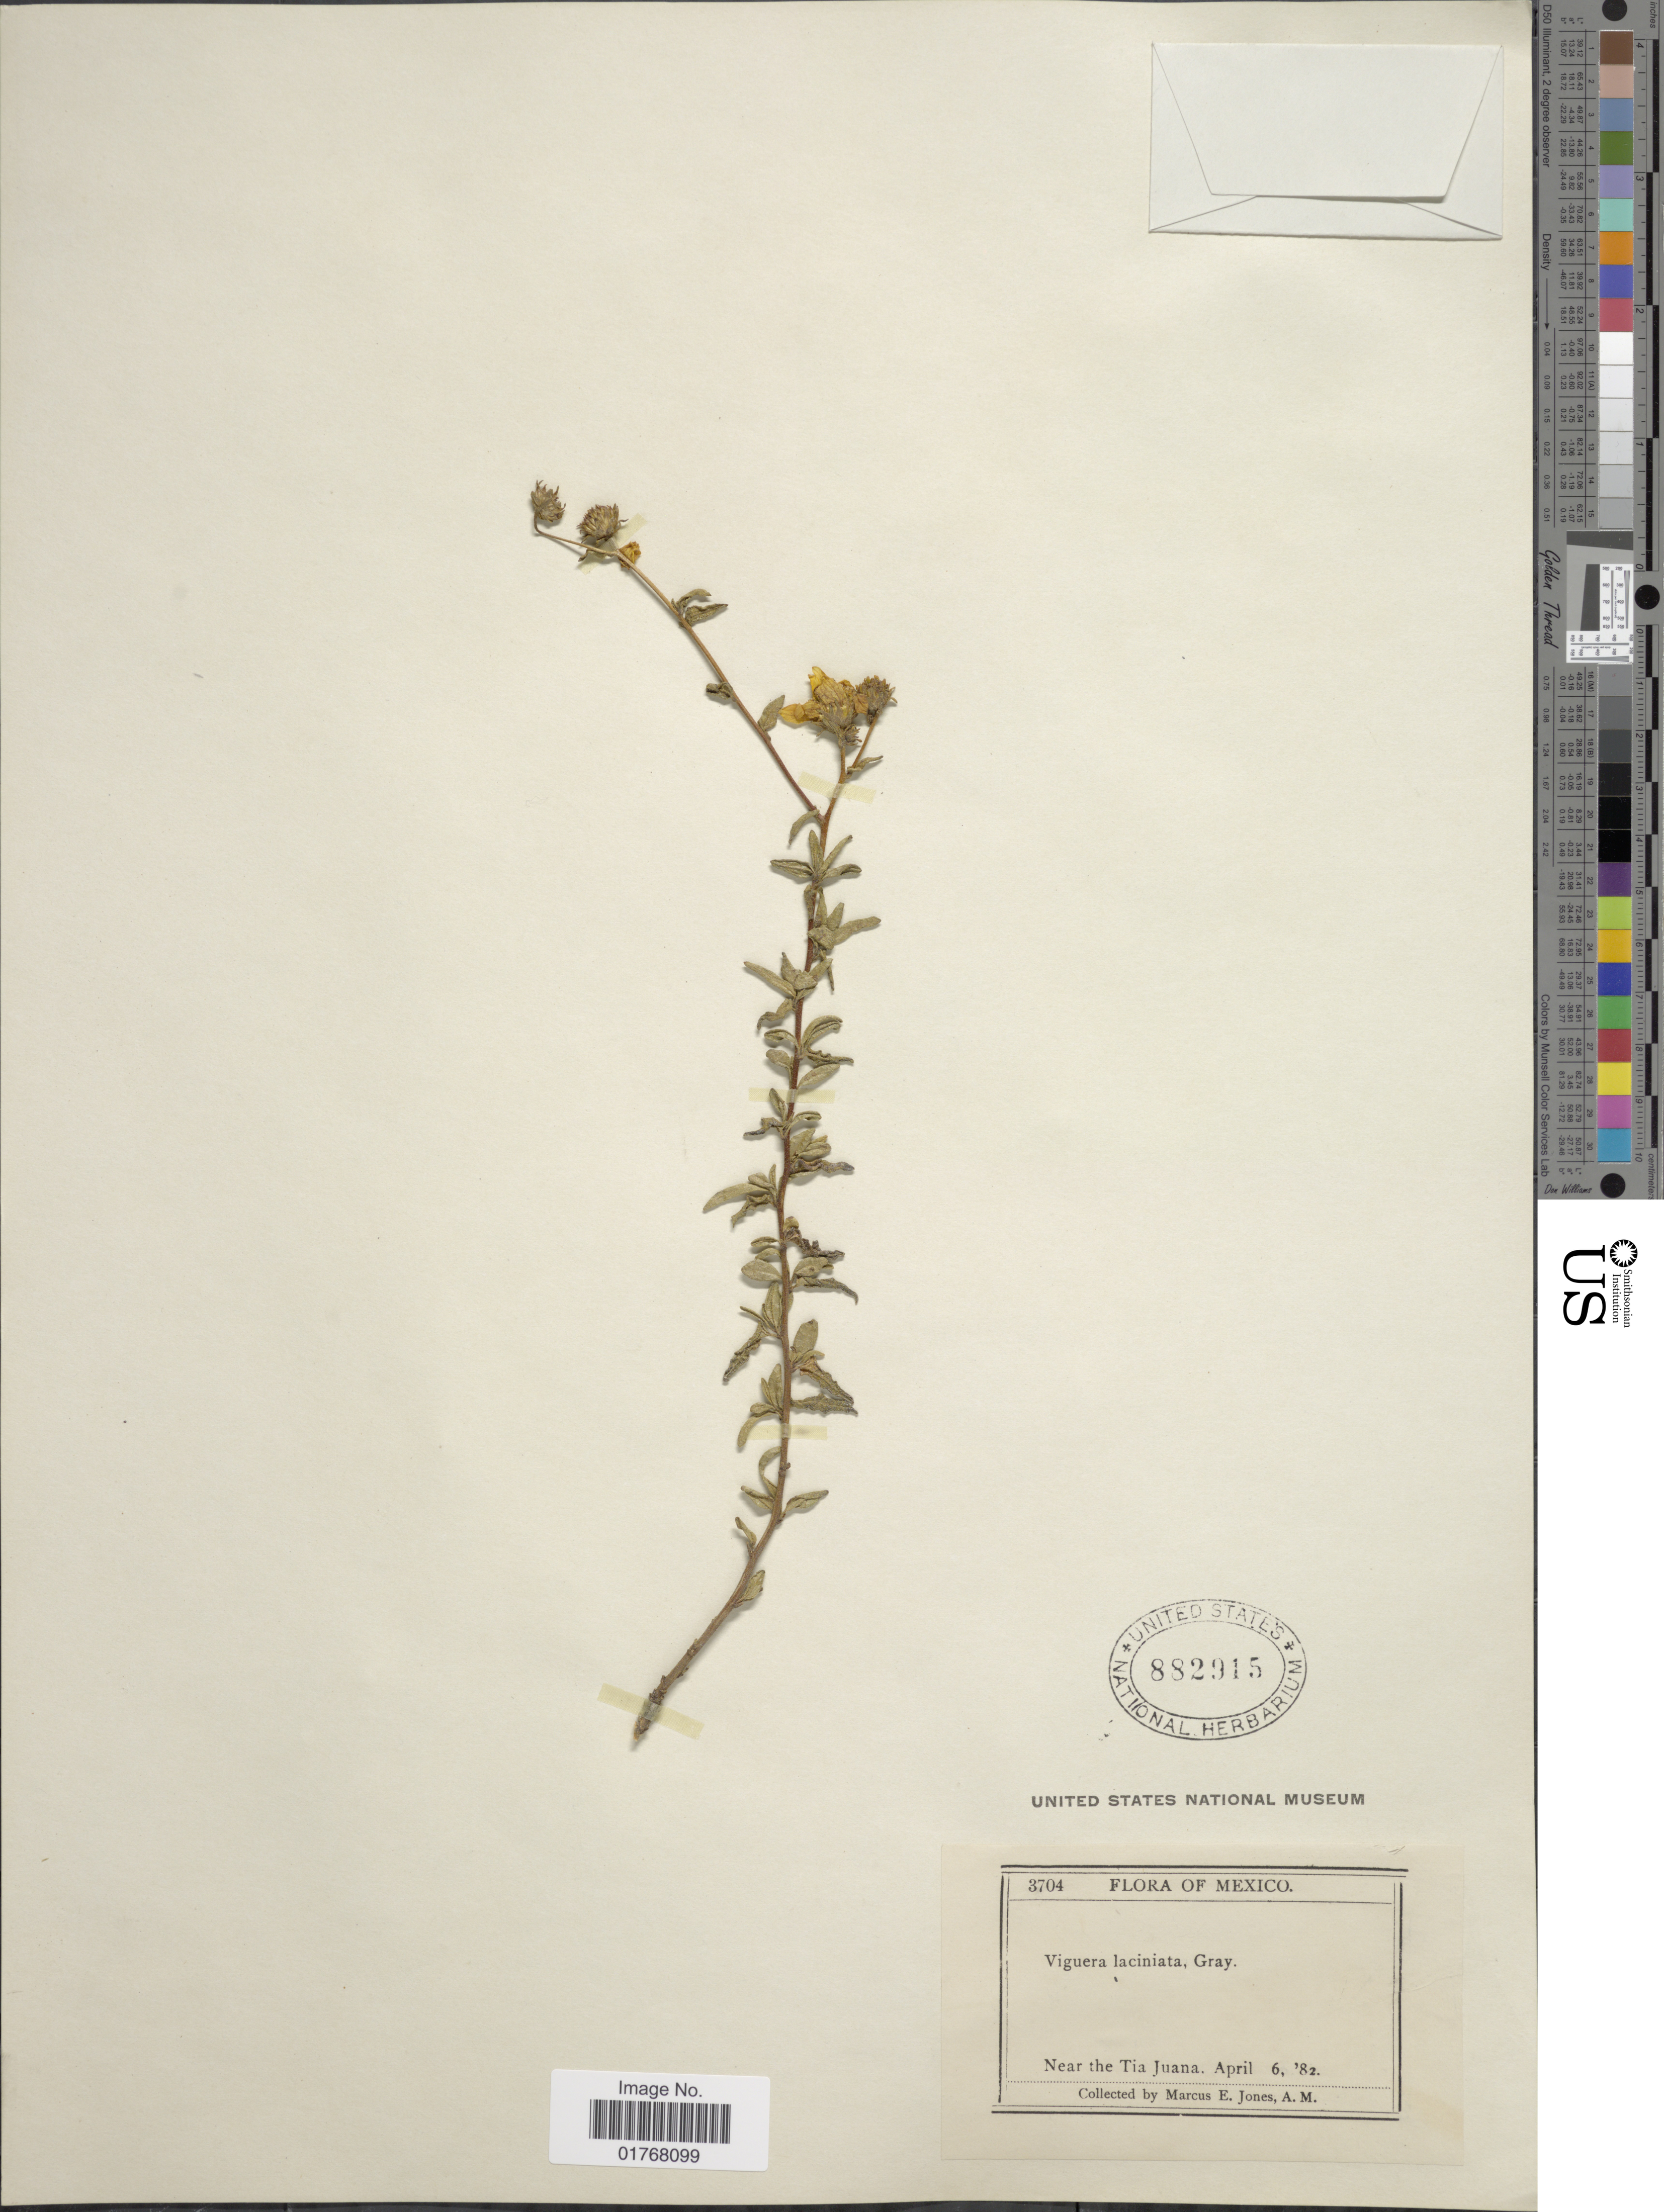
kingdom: Plantae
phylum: Tracheophyta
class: Magnoliopsida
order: Asterales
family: Asteraceae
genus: Viguiera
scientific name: Viguiera laciniata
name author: A. Gray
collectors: M. E. Jones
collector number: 3704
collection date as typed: Transcribed d/m/y: 6/4/82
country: Mexico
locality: Near the Tia Juana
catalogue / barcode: US 882915